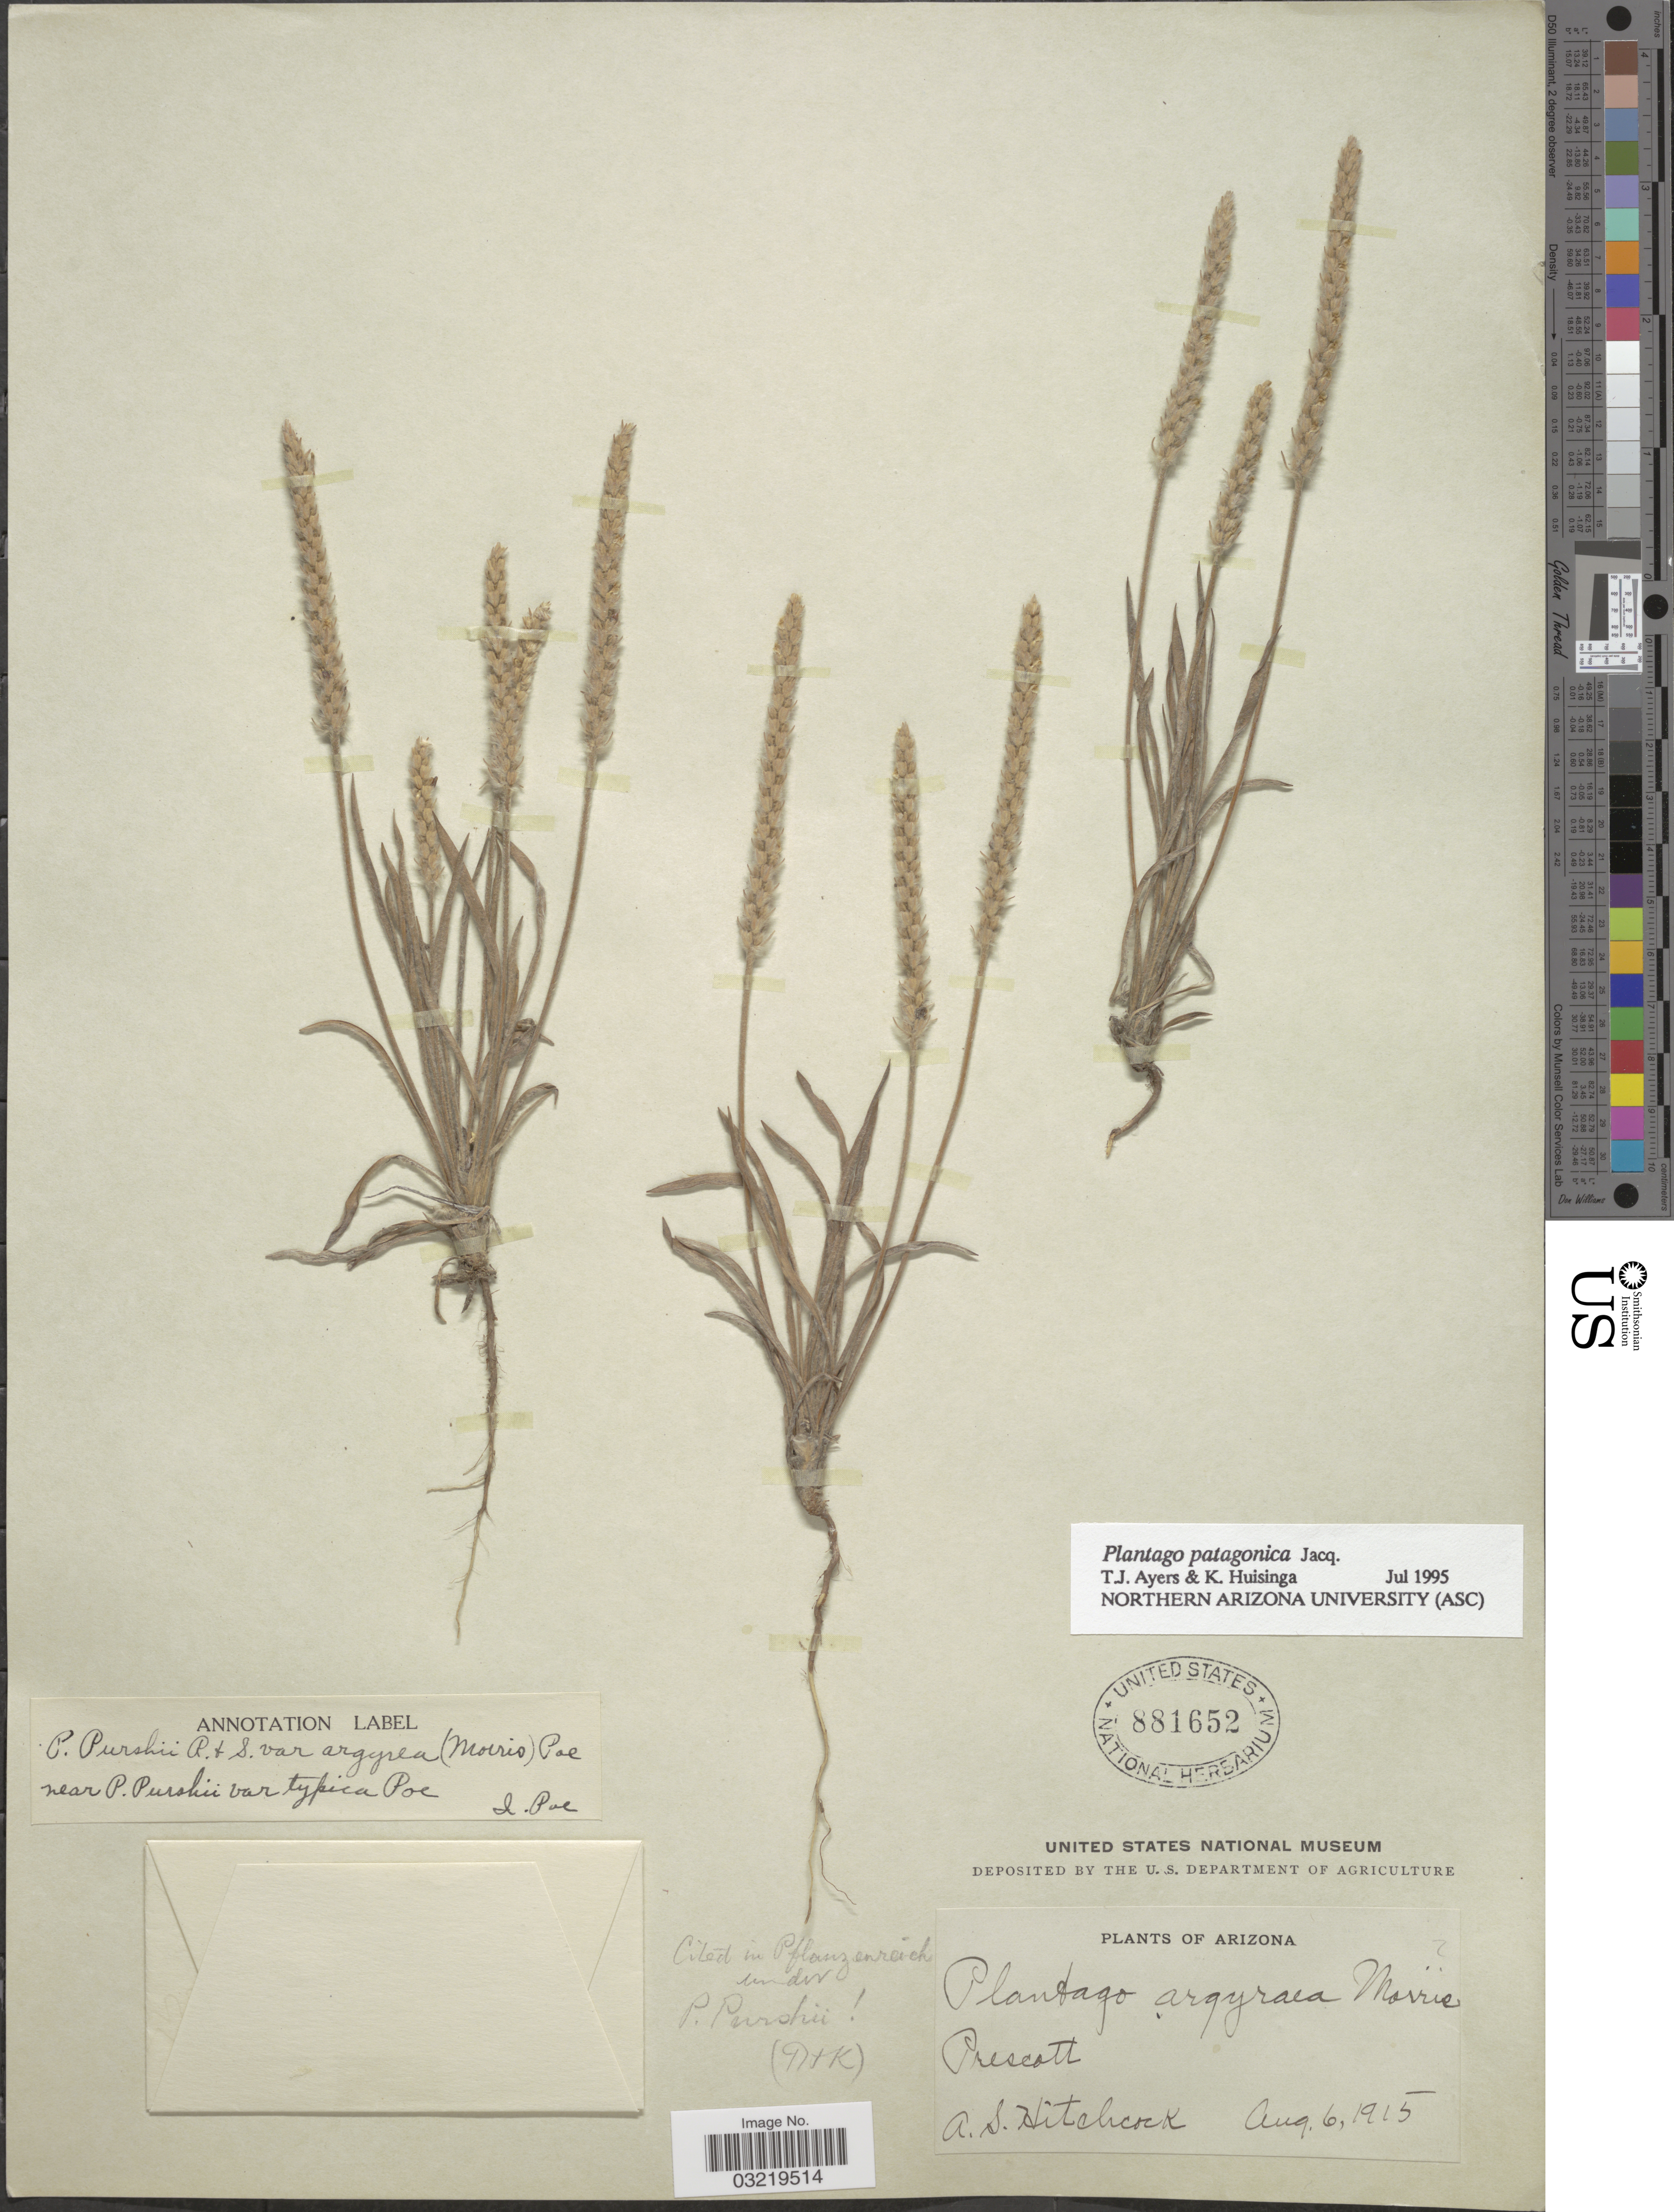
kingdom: Plantae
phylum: Tracheophyta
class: Magnoliopsida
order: Lamiales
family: Plantaginaceae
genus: Plantago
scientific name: Plantago patagonica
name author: Jacq.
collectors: A. S. Hitchcock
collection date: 1915-08-06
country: United States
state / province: Arizona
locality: Prescott.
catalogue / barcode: US 881652